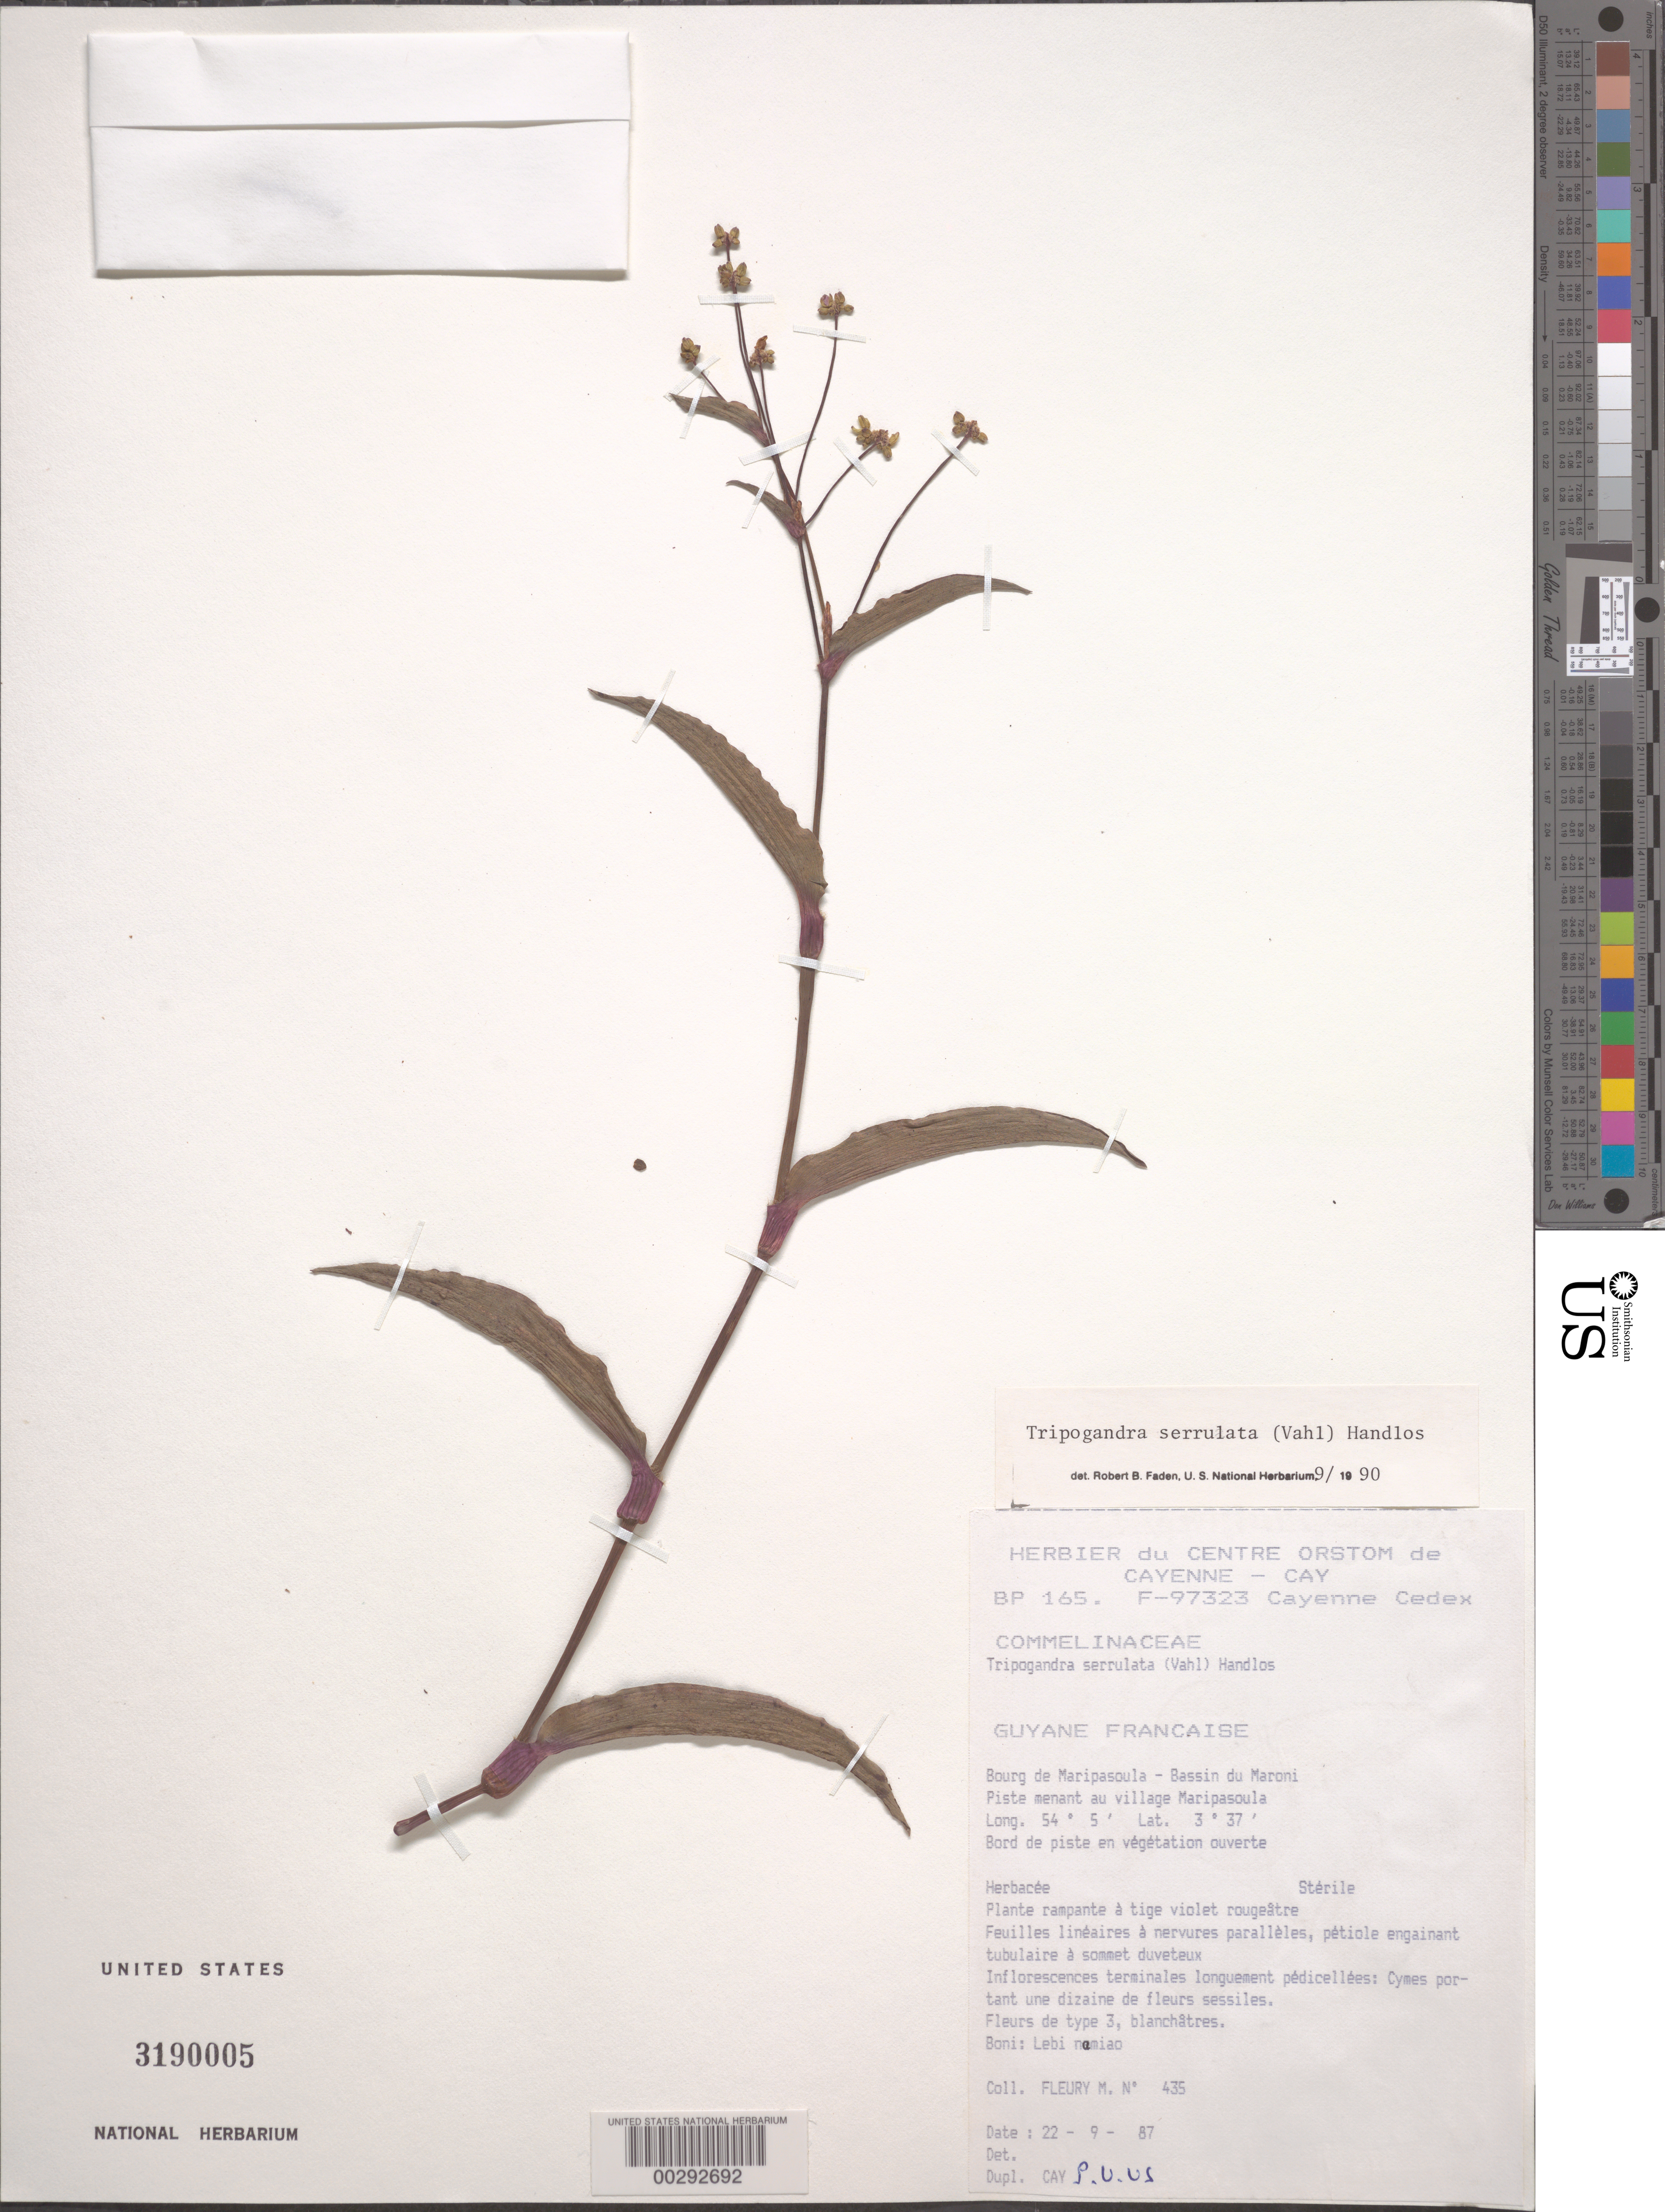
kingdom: Plantae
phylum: Tracheophyta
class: Liliopsida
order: Commelinales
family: Commelinaceae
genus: Tripogandra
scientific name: Tripogandra serrulata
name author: (Vahl) Handlos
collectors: M. Fleury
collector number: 435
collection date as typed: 22 Sep 1987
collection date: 1987-09-22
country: French Guiana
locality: Bourg de maripasoula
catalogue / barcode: US 3190005